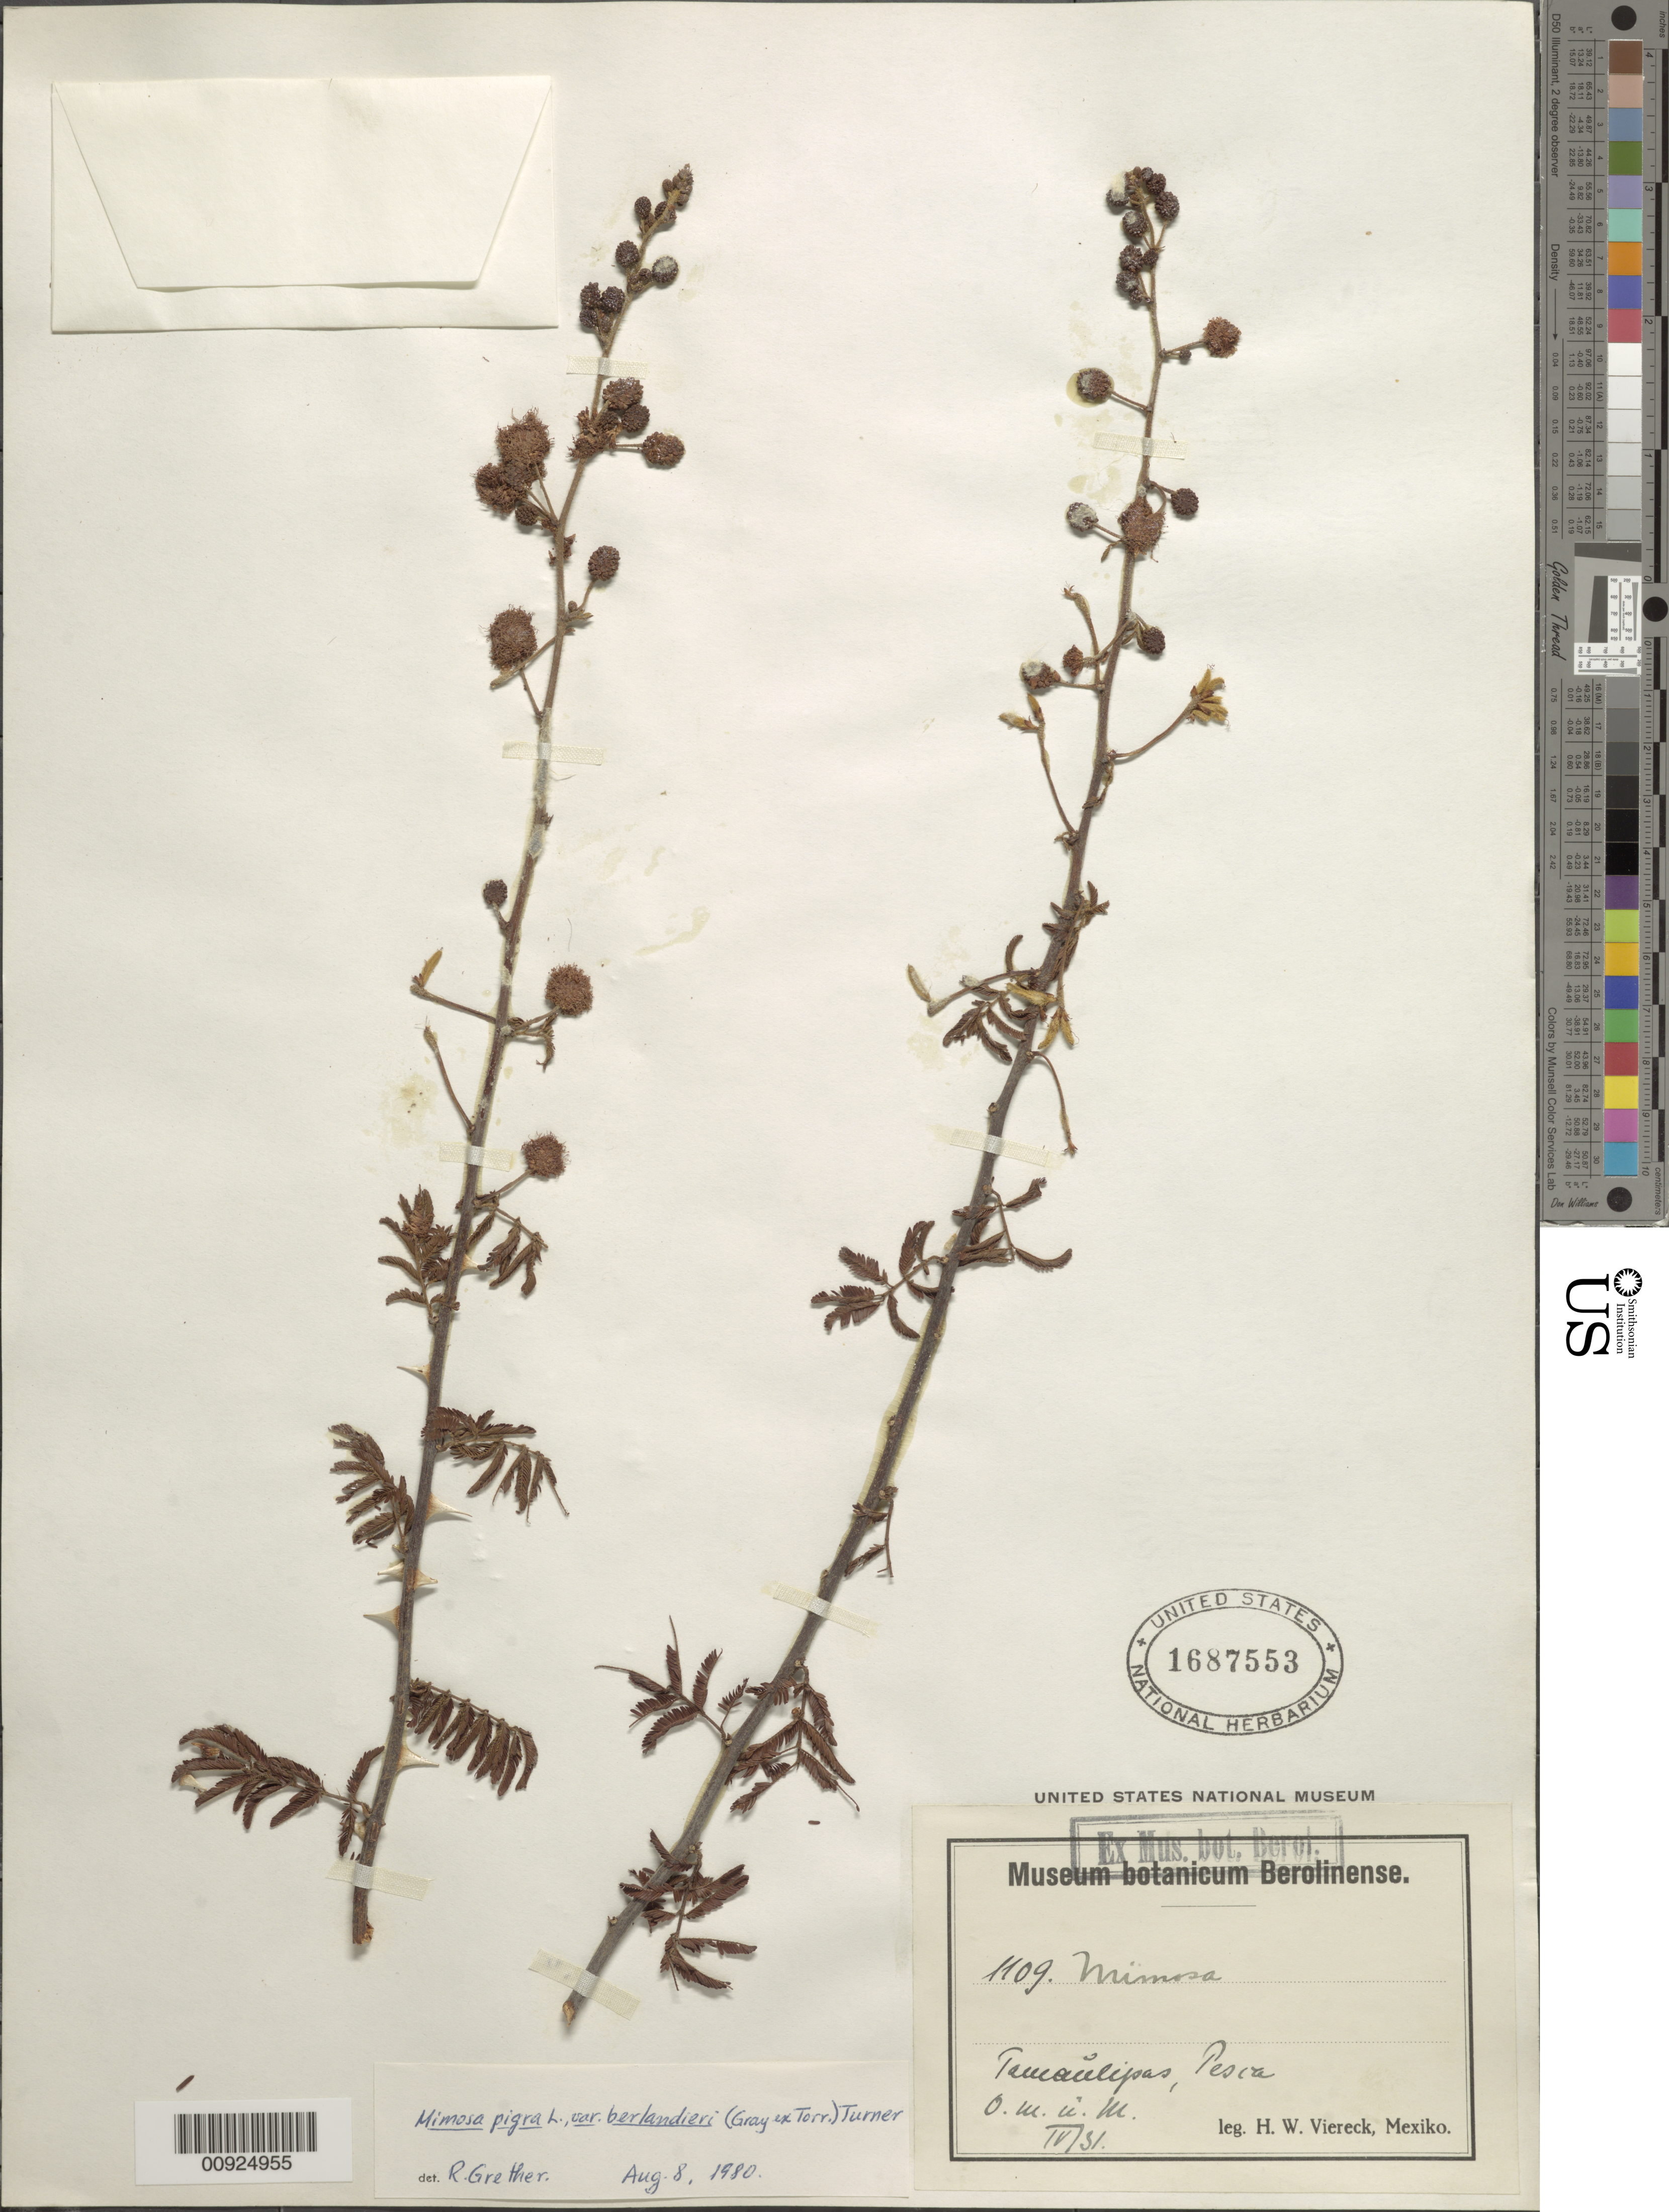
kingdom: Plantae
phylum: Tracheophyta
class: Magnoliopsida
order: Fabales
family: Fabaceae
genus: Mimosa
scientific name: Mimosa asperata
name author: L.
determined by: Strong, Mark T., (BOT), Smithsonian Institution - National Museum of Natural History (UNITED STATES)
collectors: H. W. Viereck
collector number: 1109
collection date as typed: Apr 1931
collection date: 1931-04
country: Mexico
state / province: Tamaulipas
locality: Pesca.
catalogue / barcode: US 1687553